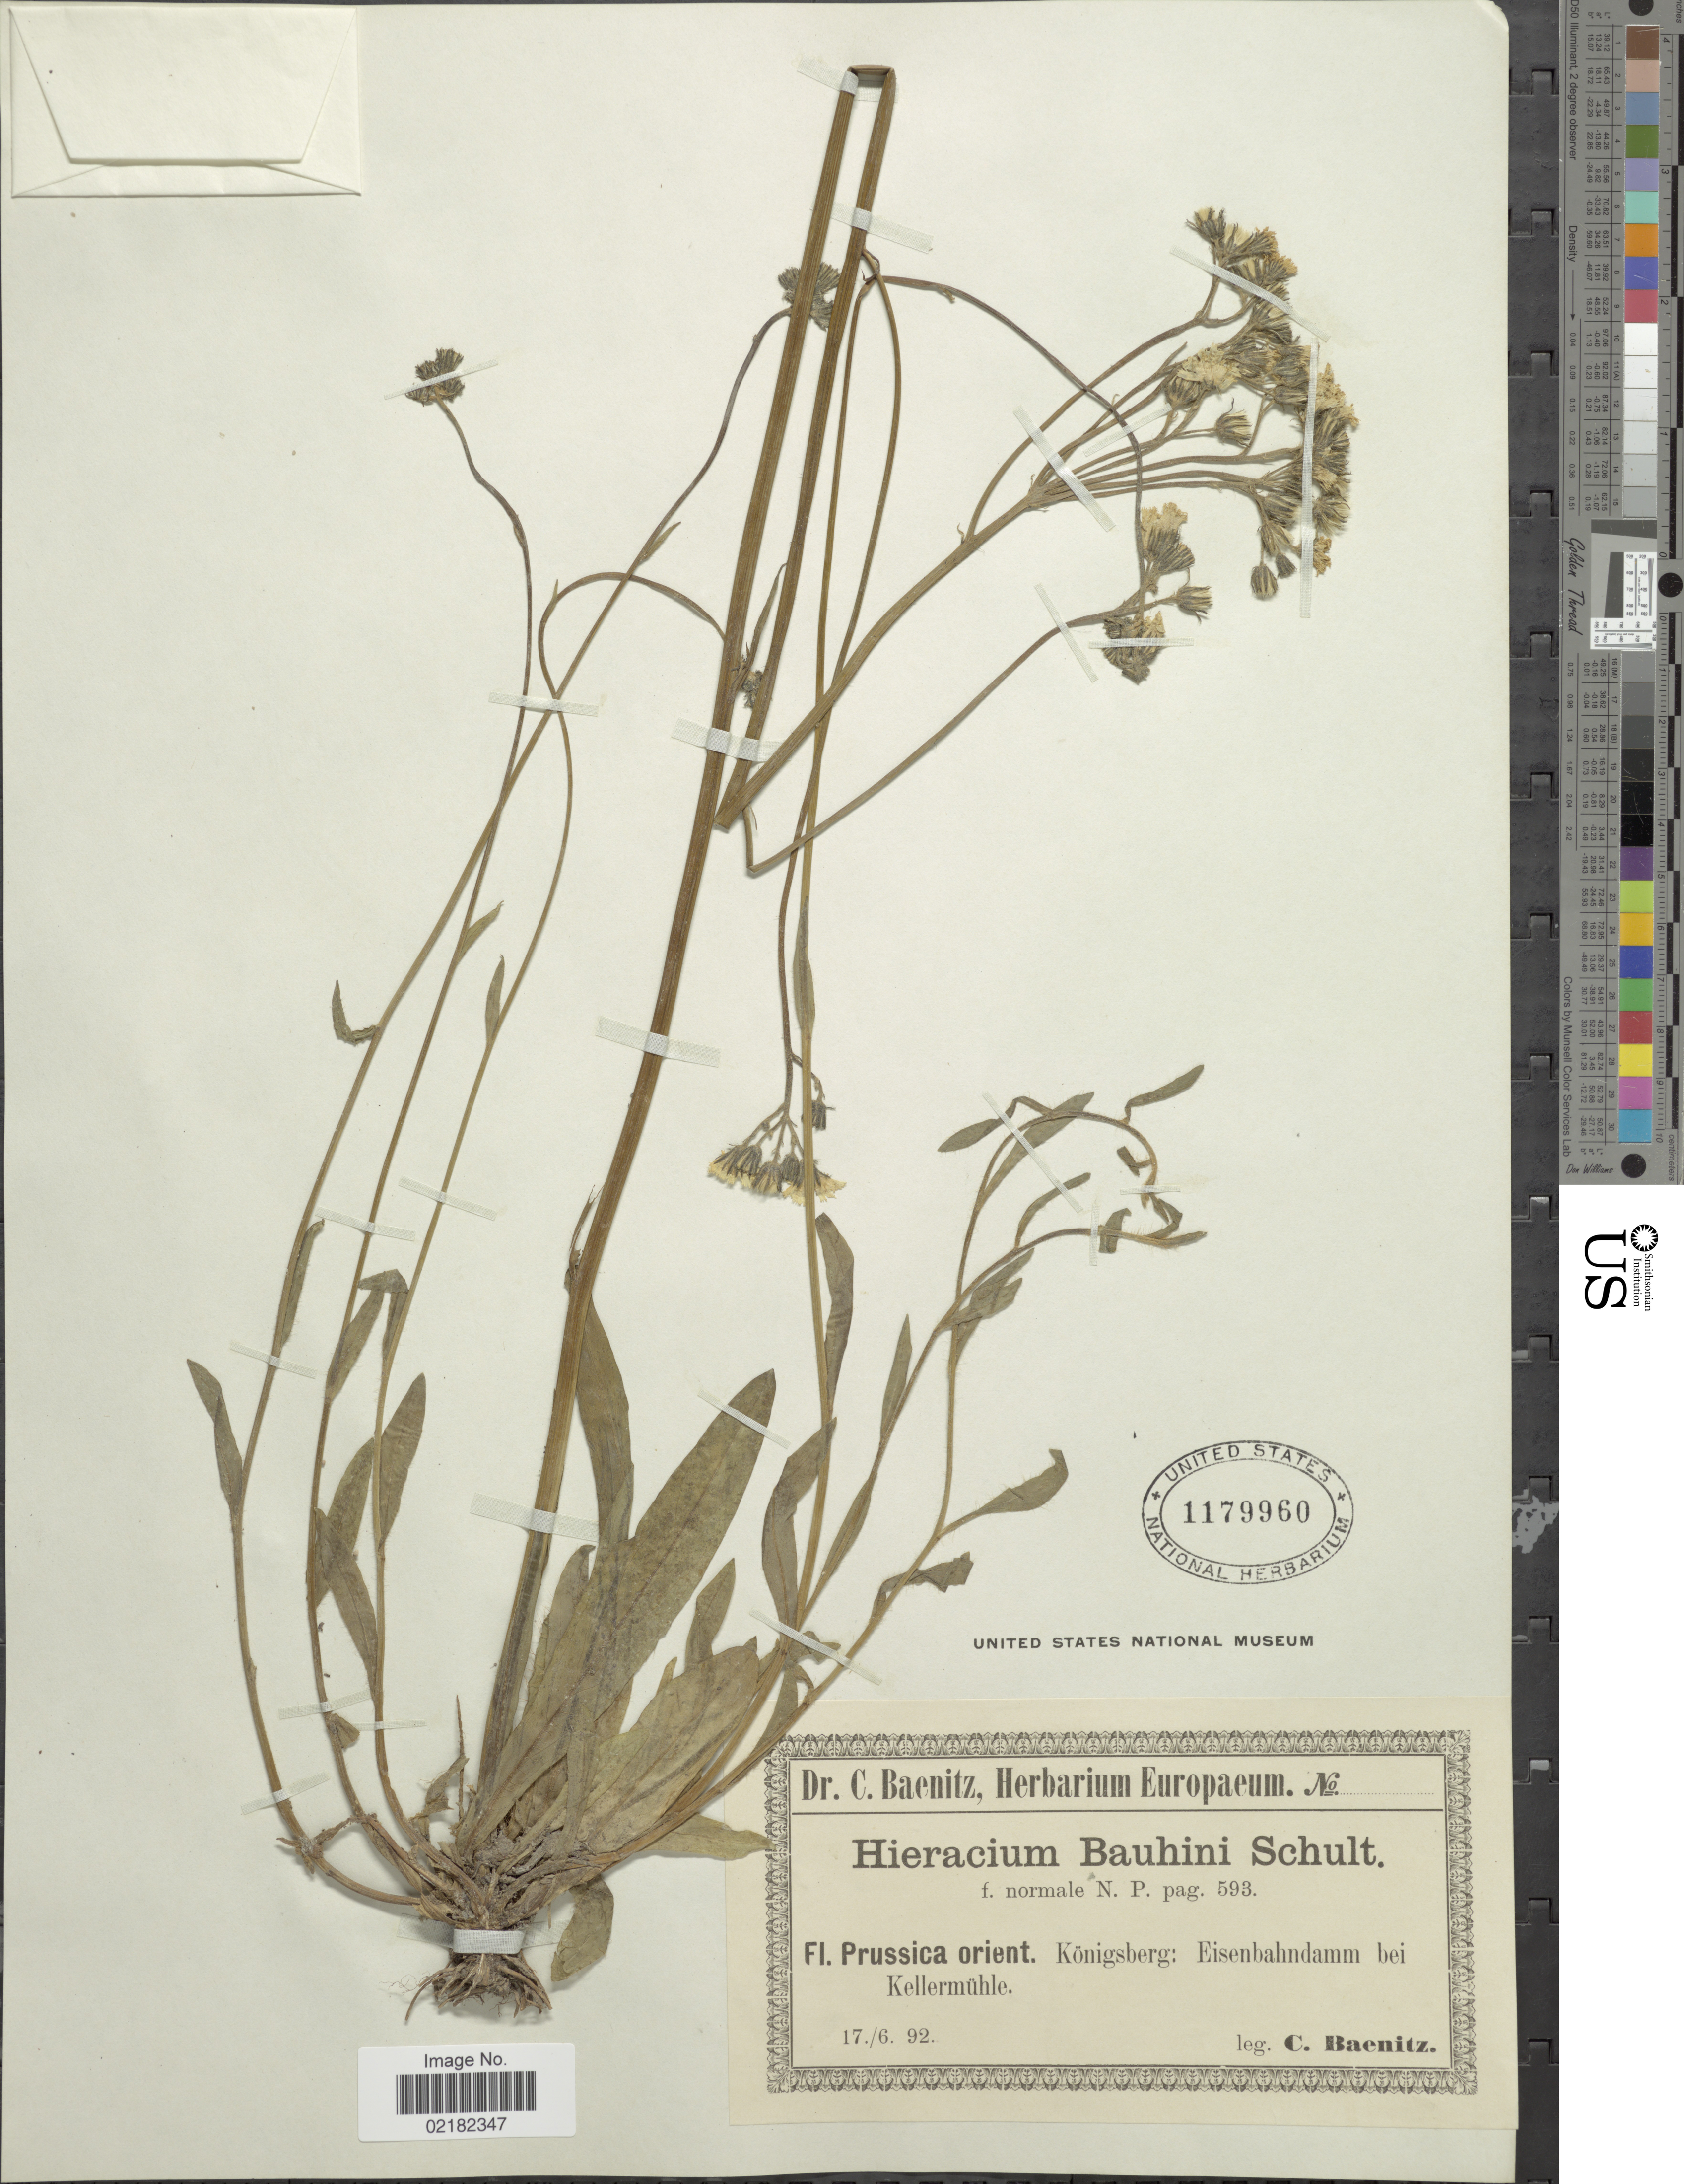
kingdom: Plantae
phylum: Tracheophyta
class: Magnoliopsida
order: Asterales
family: Asteraceae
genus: Hieracium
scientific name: Hieracium bauhini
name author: Schult.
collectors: C. G. Baenitz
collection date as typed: Transcribed d/m/y: 17/6/92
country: Germany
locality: Prussica orient. Konigsberg: Eisenbahndamm bei Kellermuhle.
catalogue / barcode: US 1179960